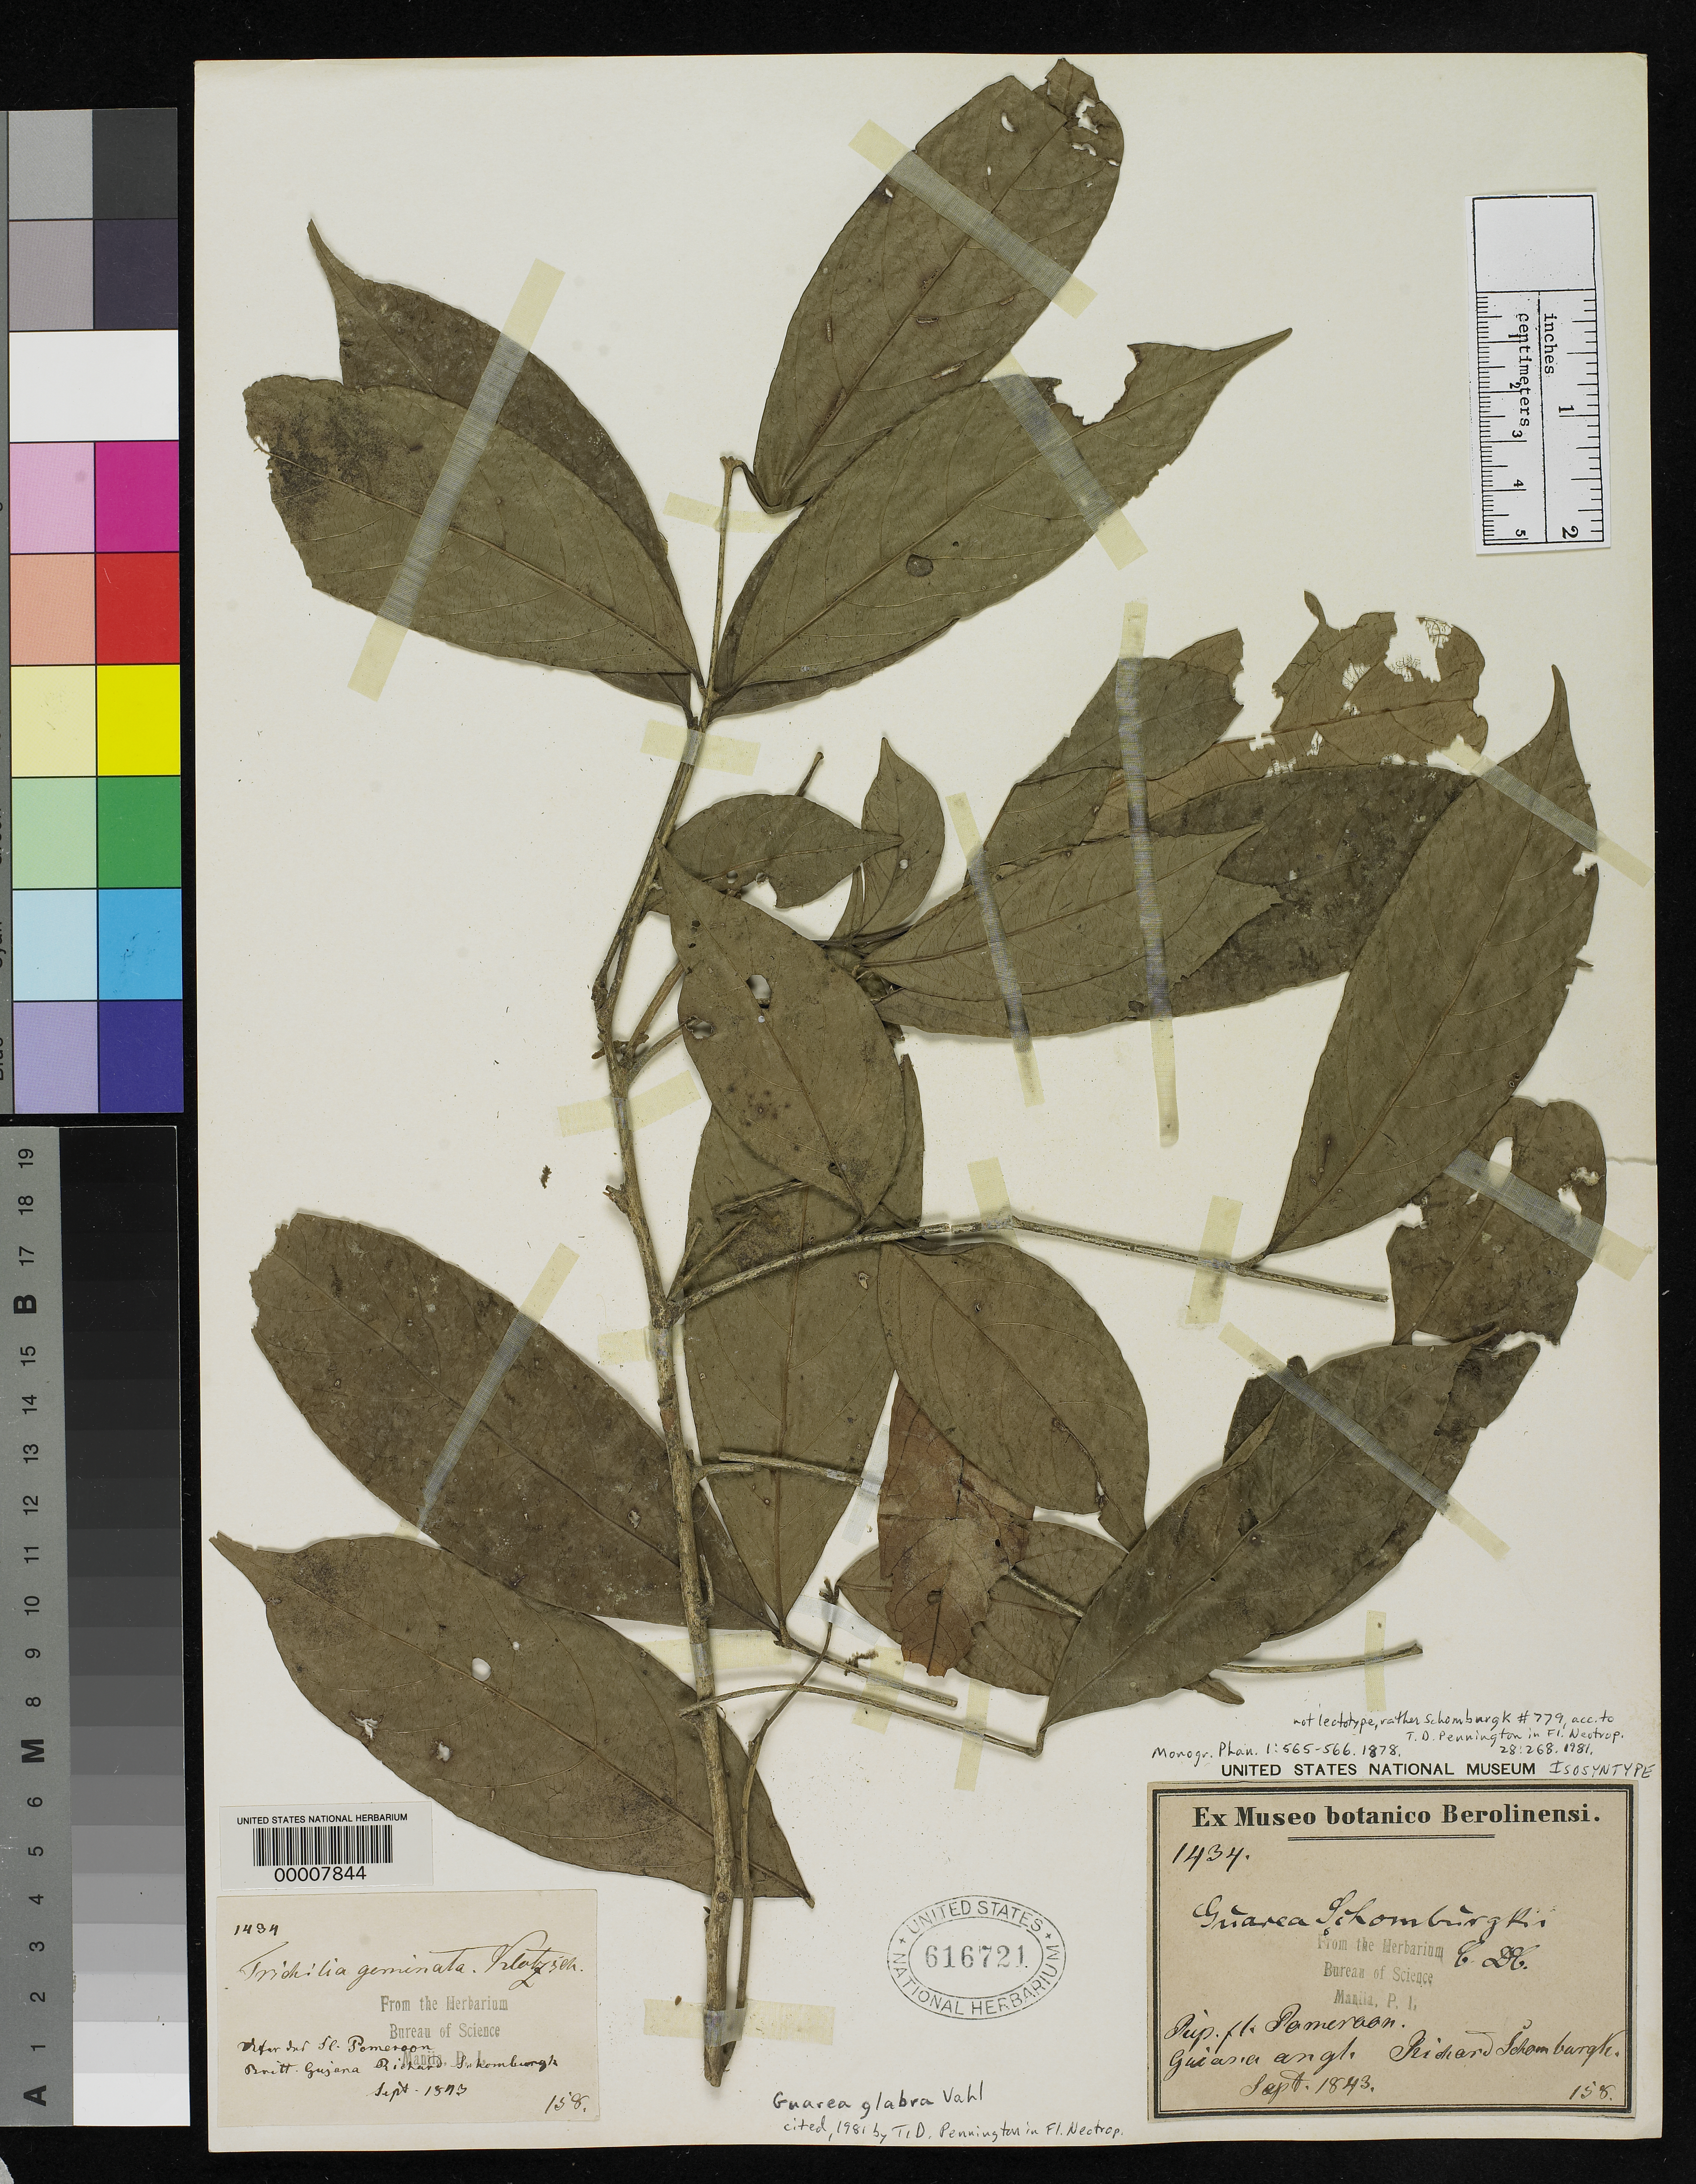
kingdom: Plantae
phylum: Tracheophyta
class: Magnoliopsida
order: Sapindales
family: Meliaceae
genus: Guarea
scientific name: Guarea schomburgkii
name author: C. DC.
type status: Isosyntype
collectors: M. R. Schomburgk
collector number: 1434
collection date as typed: Sep 1843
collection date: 1843-09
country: Guyana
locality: Pomeroon River.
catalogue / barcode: US 616721